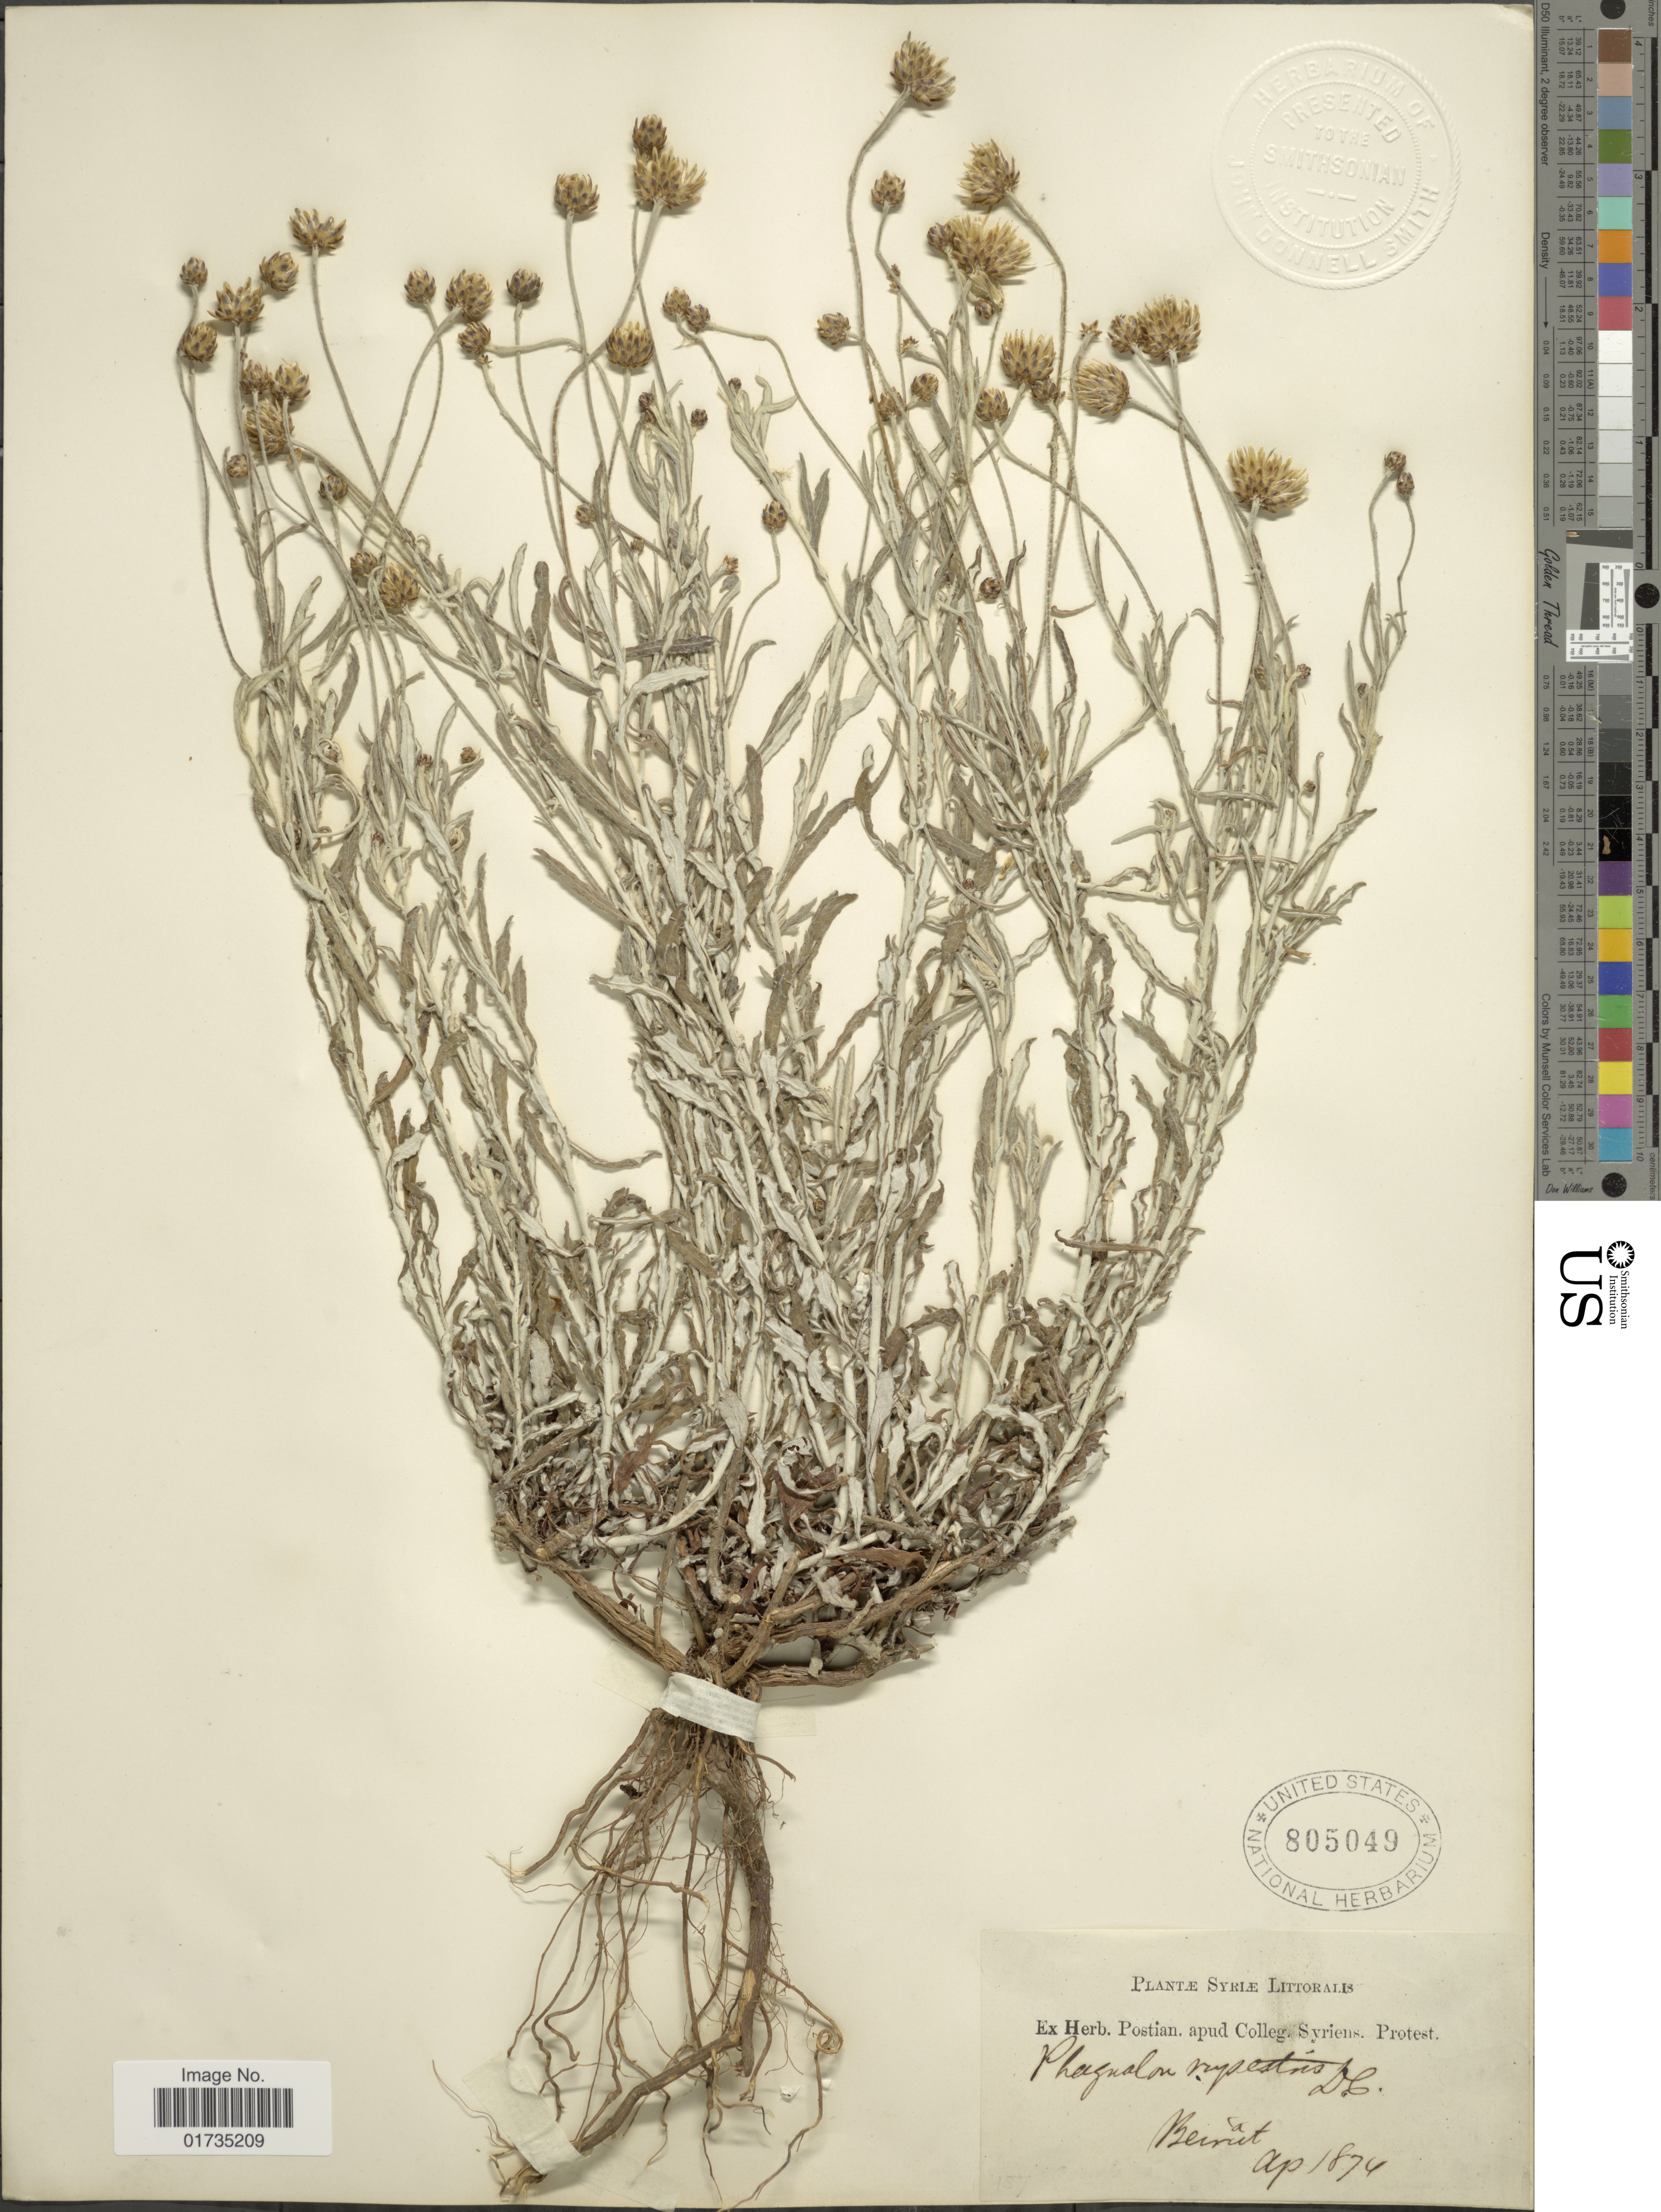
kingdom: Plantae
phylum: Tracheophyta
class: Magnoliopsida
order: Asterales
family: Asteraceae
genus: Phagnalon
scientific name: Phagnalon rupestre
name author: (L.) DC.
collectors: ex herb. Postian. apud Colleg. Syriens. Protest. USE "Fannie P. A. Shepard" (10308853) AS PRIMARY COLLECTOR INSTEAD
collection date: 1874-04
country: Lebanon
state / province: Beyrouth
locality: Beirut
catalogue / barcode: US 805049